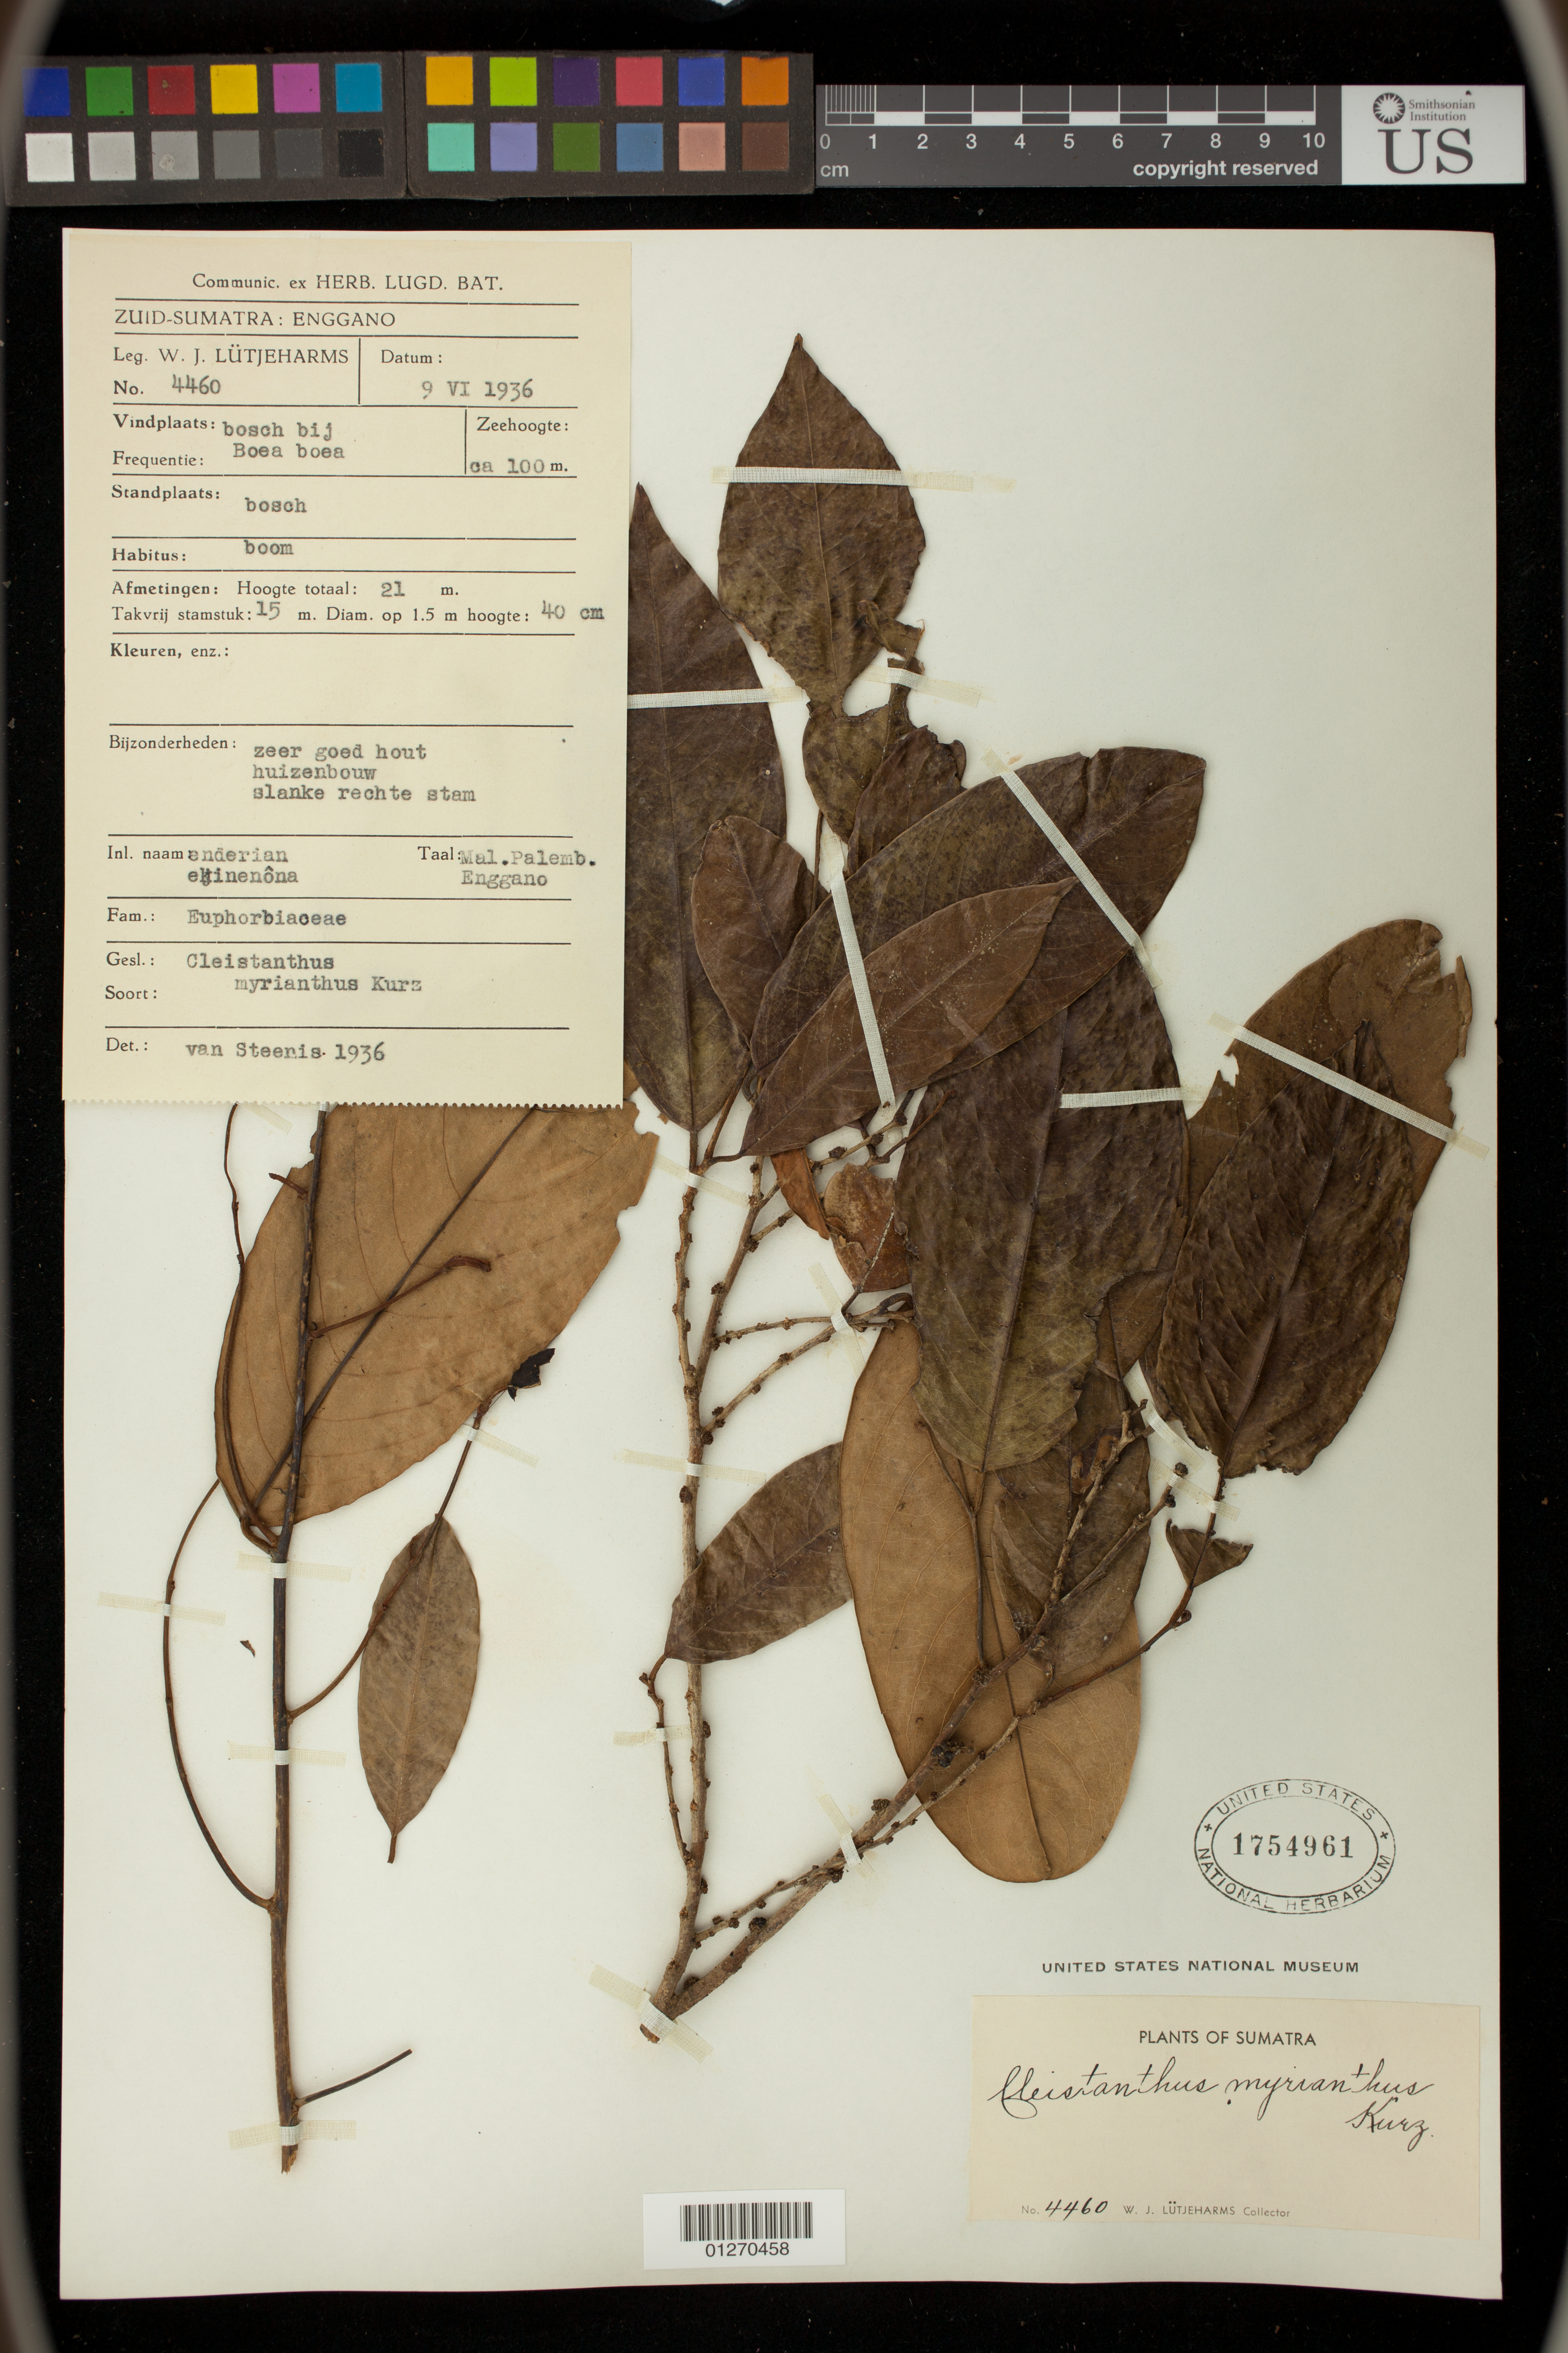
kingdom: Plantae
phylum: Tracheophyta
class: Magnoliopsida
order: Malpighiales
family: Phyllanthaceae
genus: Cleistanthus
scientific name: Cleistanthus myrianthus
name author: (Hassk.) Kurz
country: Indonesia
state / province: Sumatra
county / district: Bengkulu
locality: Zuid-Sumatra: Enggano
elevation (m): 100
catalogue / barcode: US 1754961